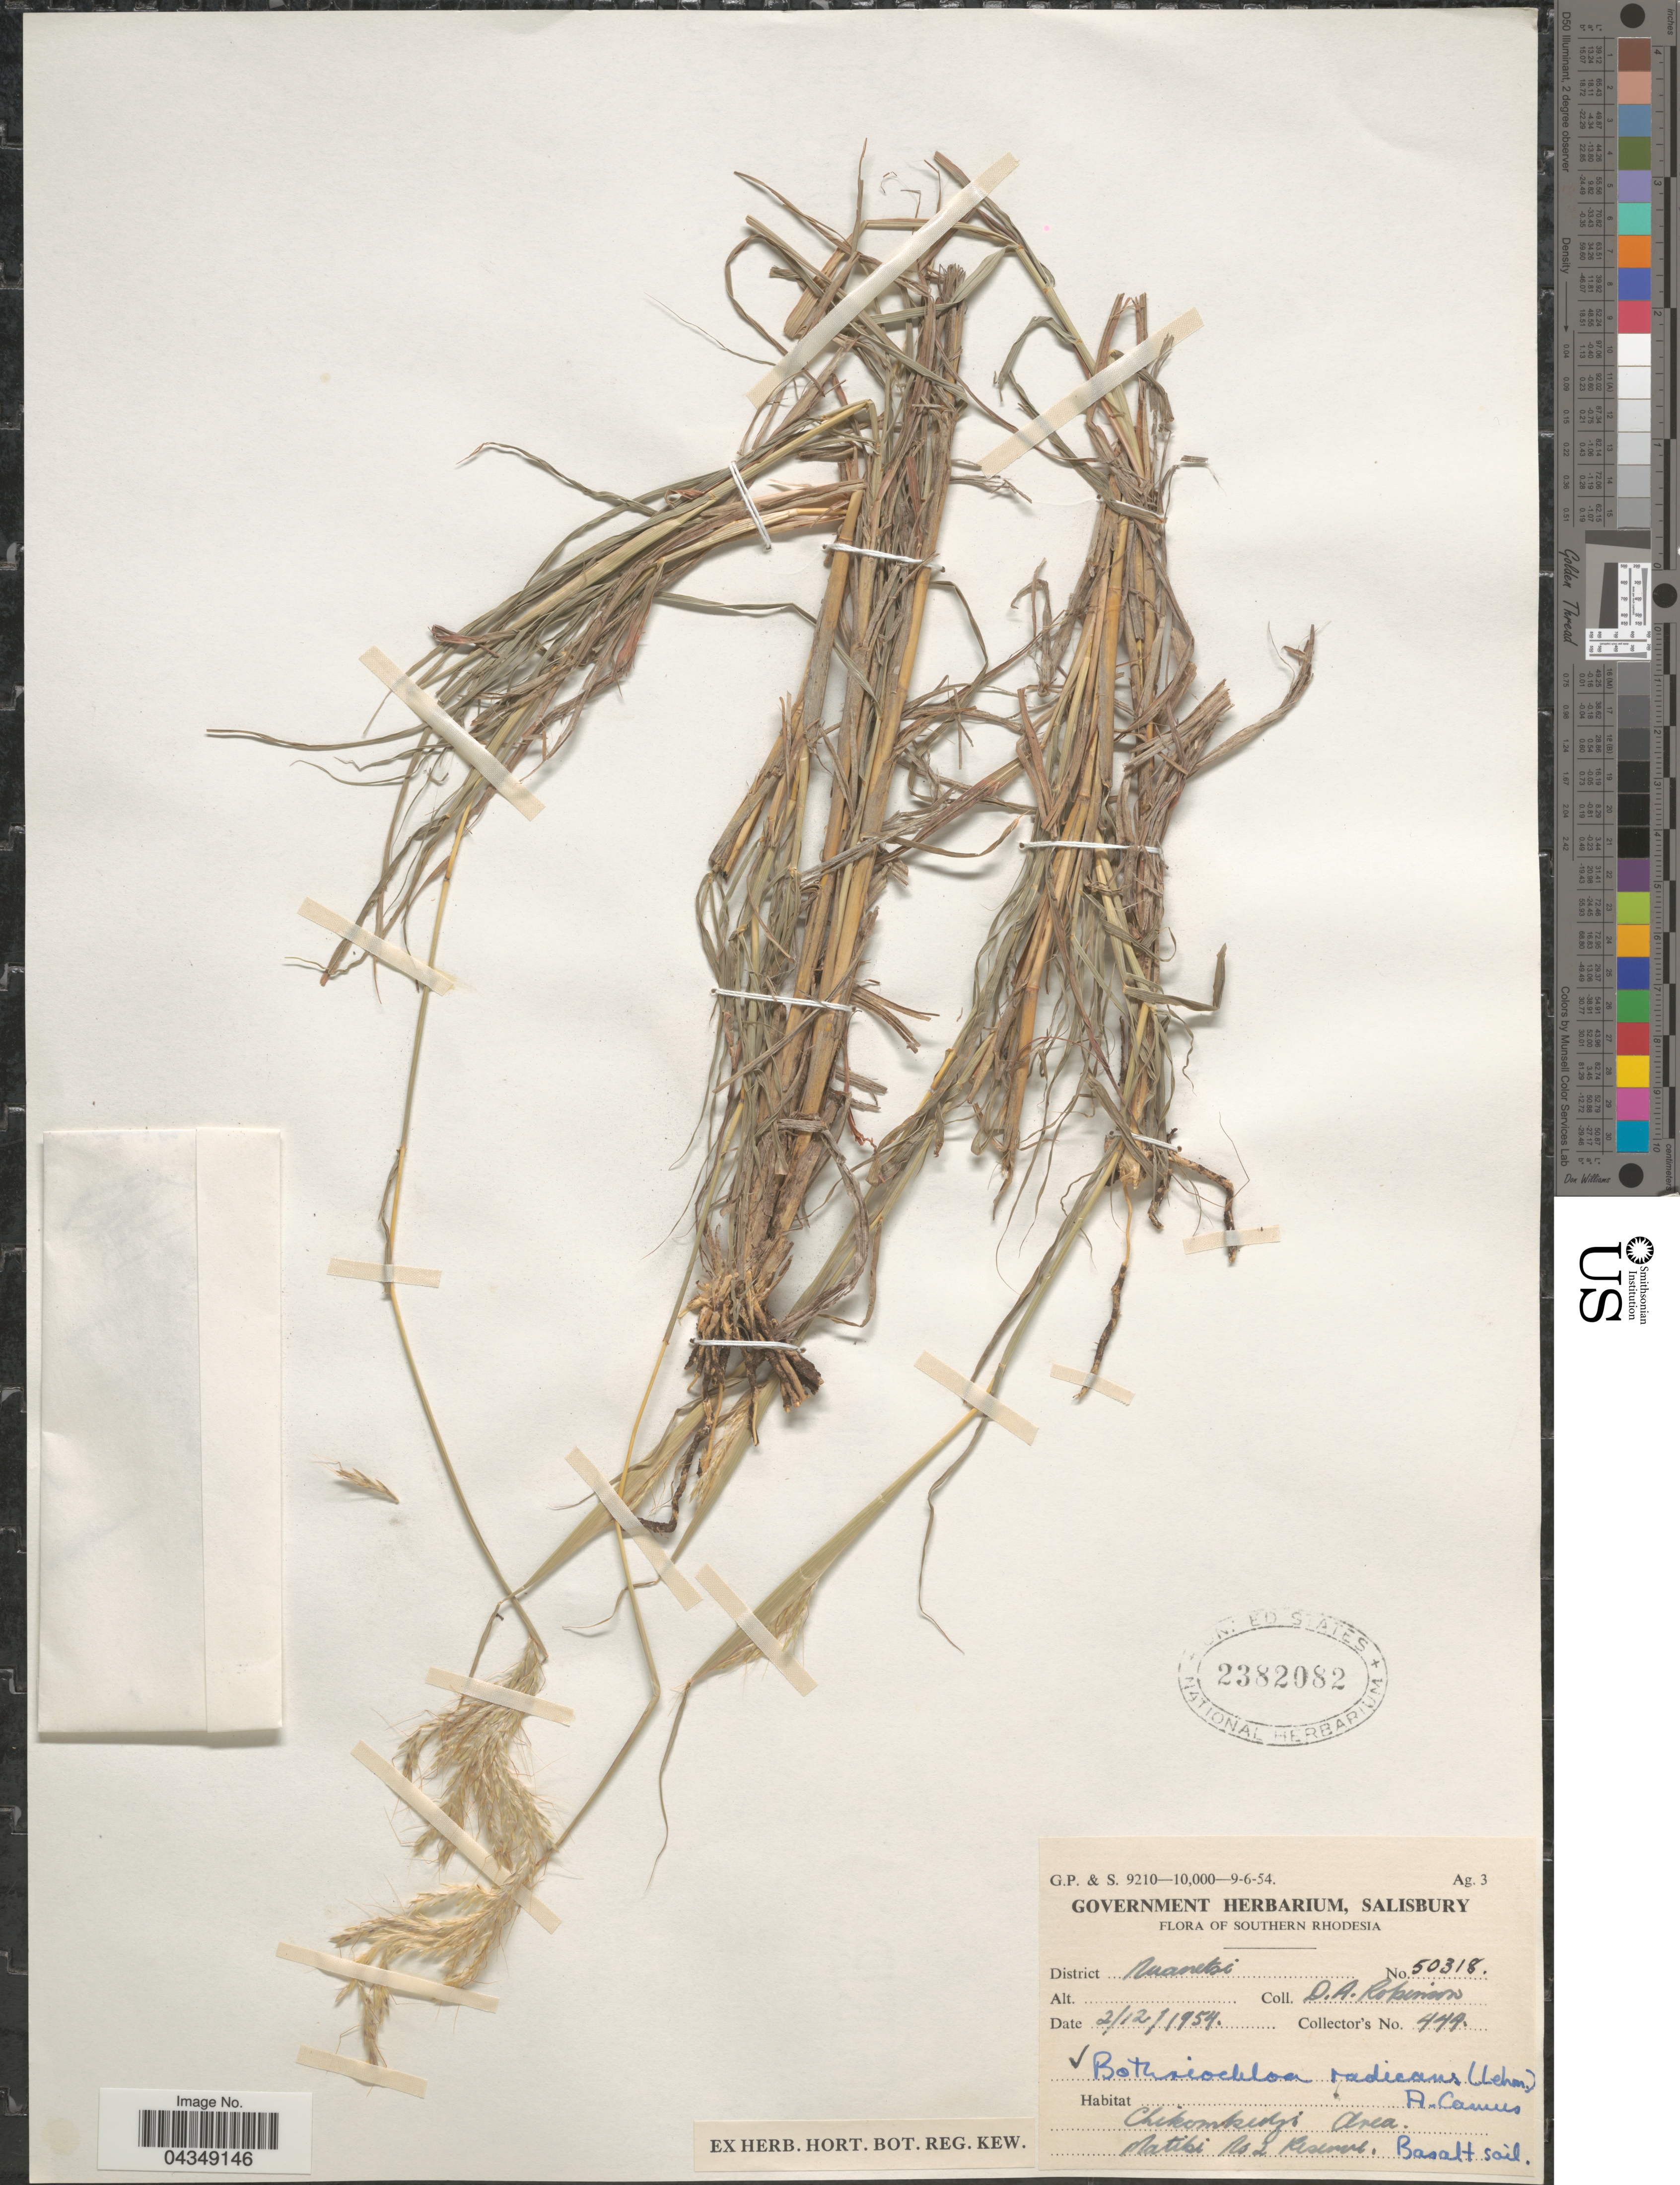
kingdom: Plantae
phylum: Tracheophyta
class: Liliopsida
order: Poales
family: Poaceae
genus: Bothriochloa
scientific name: Bothriochloa radicans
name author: (Lehm.) A. Camus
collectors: D. Robinson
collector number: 449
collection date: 1954-12-02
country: Zimbabwe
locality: Southern Rhodesia. District Nuanetsi. Chikomkedzi Area. Matibi No 2 Reserve.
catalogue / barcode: US 2382082